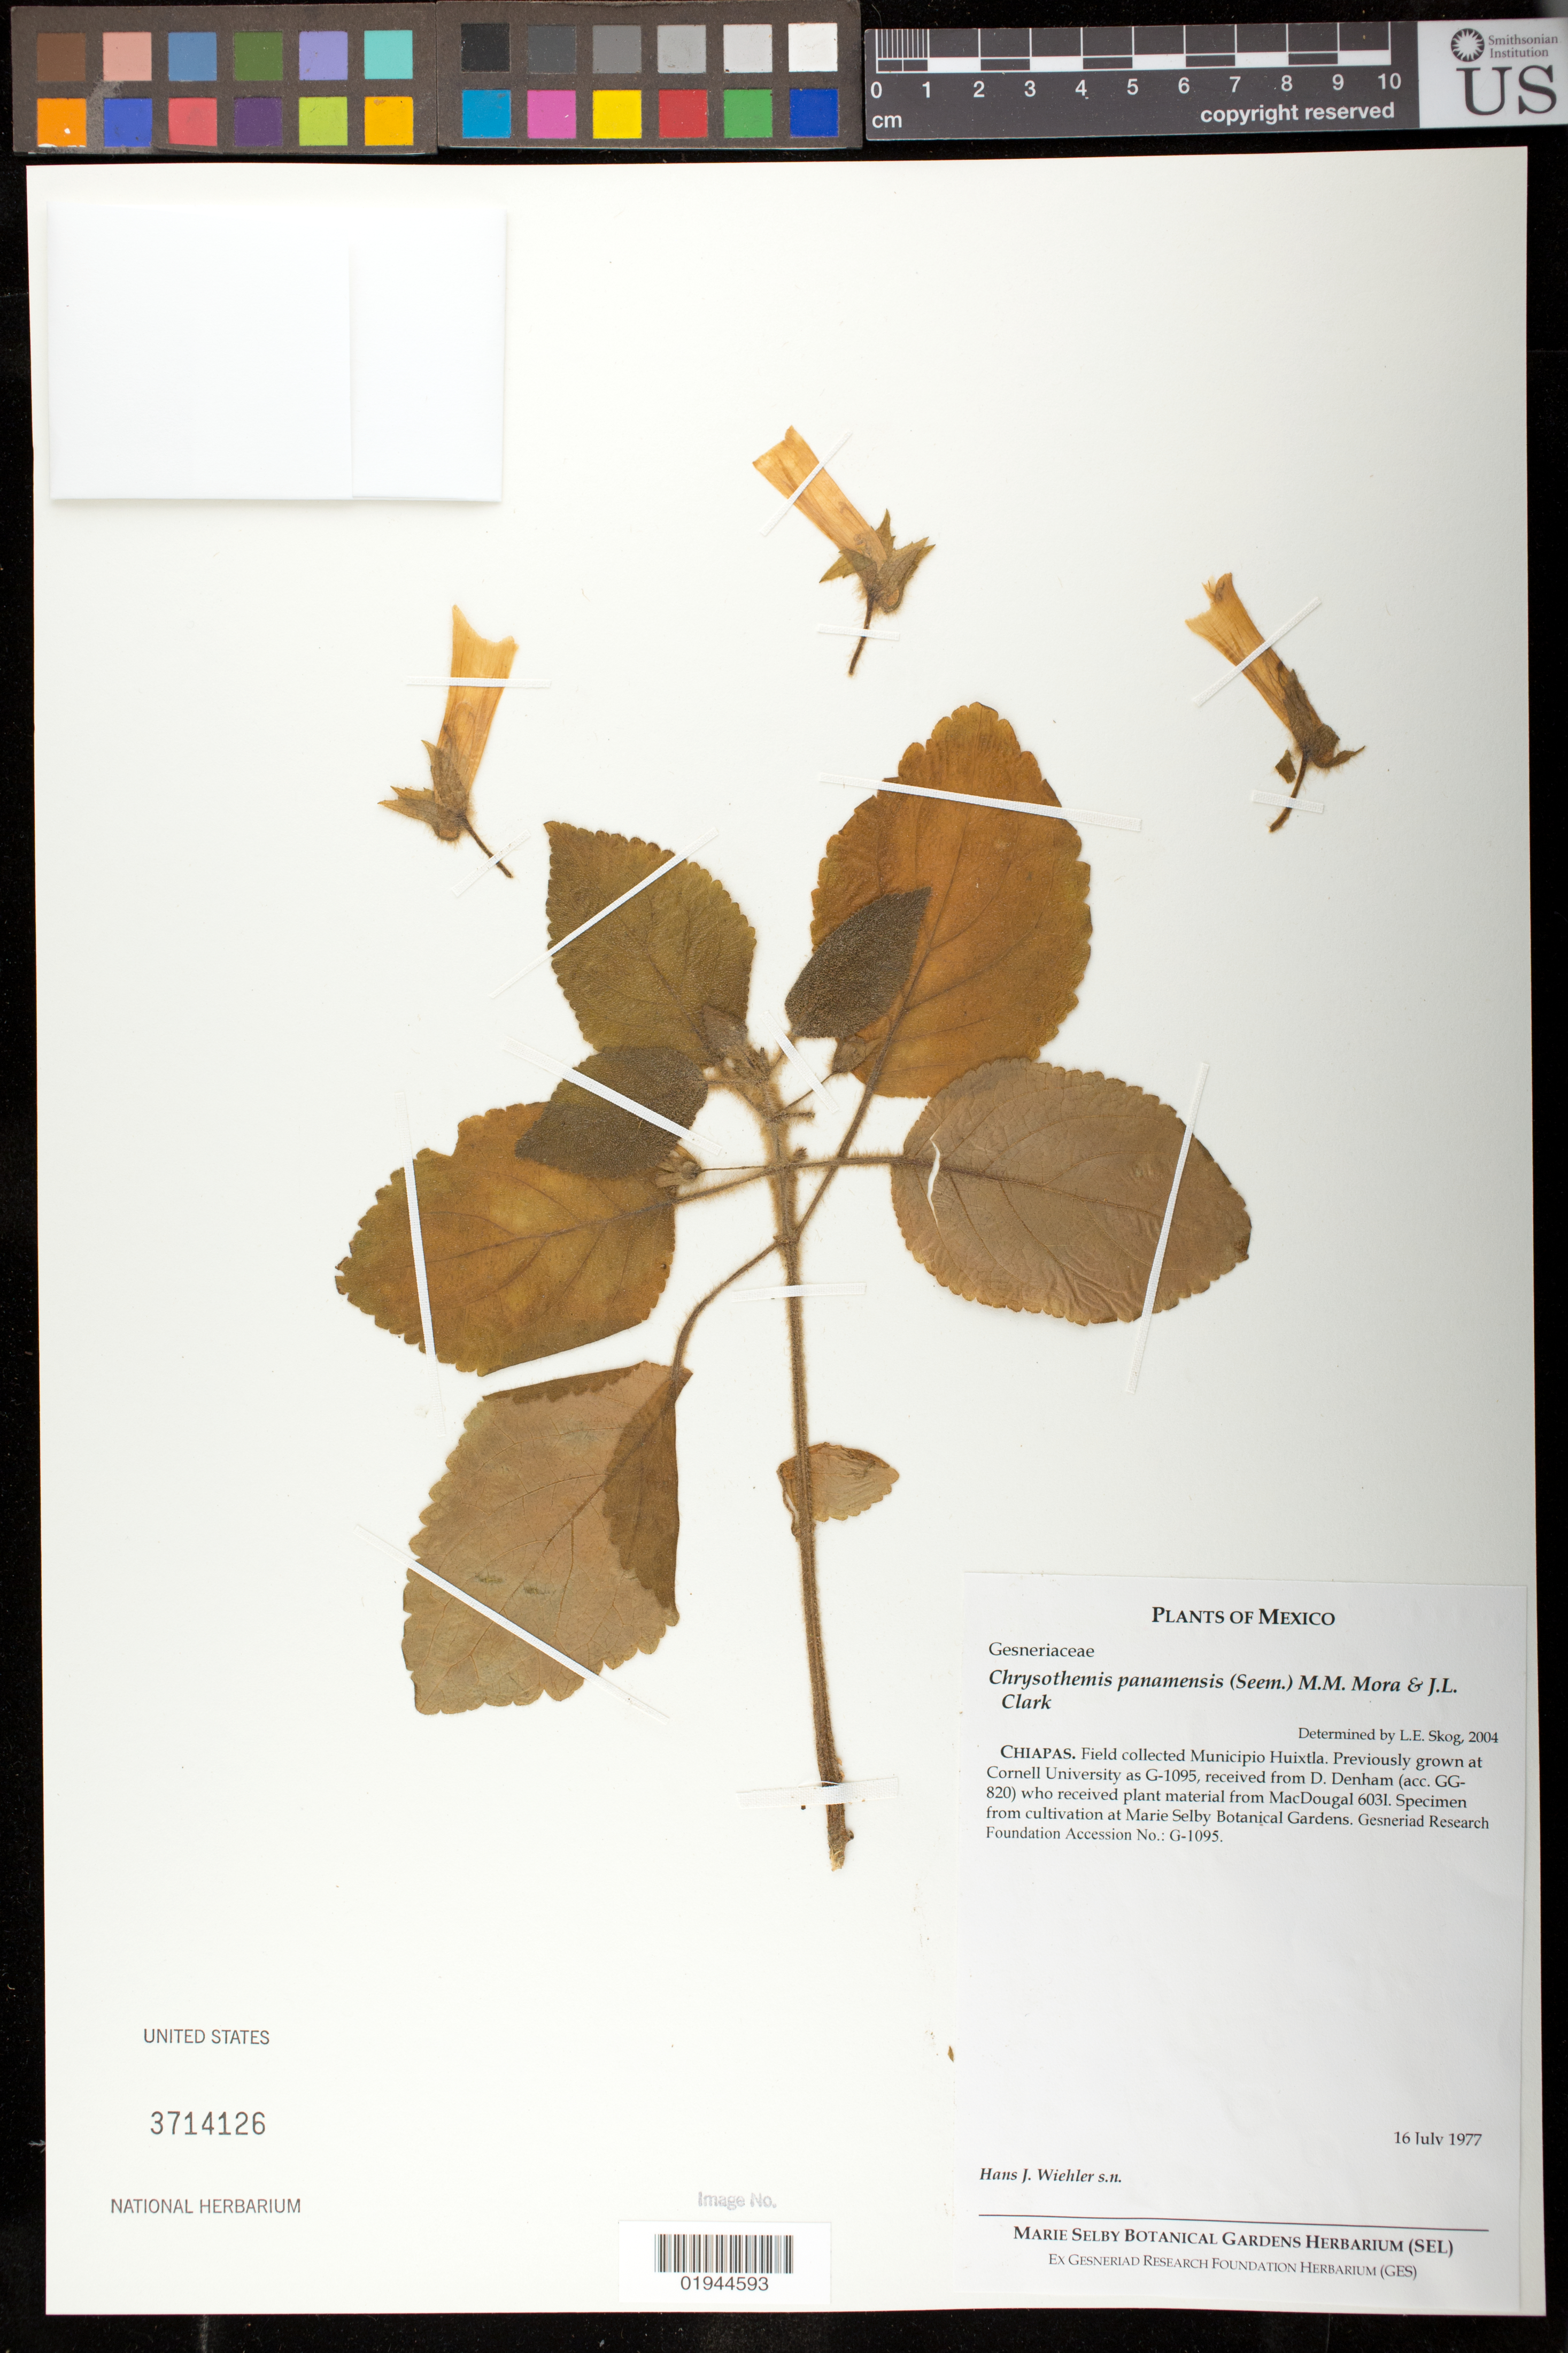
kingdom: Plantae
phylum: Tracheophyta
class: Magnoliopsida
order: Lamiales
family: Gesneriaceae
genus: Chrysothemis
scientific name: Chrysothemis panamensis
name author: (Seem.) M.M. Mora & J.L. Clark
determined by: Skog, Laurence E.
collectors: H. J. Wiehler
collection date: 1977-07-16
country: United States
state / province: Florida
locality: Marie Selby Botanical Gardens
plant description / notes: Field collected Municipio Huixtla. Previously grown at Cornell University as G-1095, received from D. Denham (acc. GG-820) who received plant material from MacDougal 6031.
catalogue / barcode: US 3714126